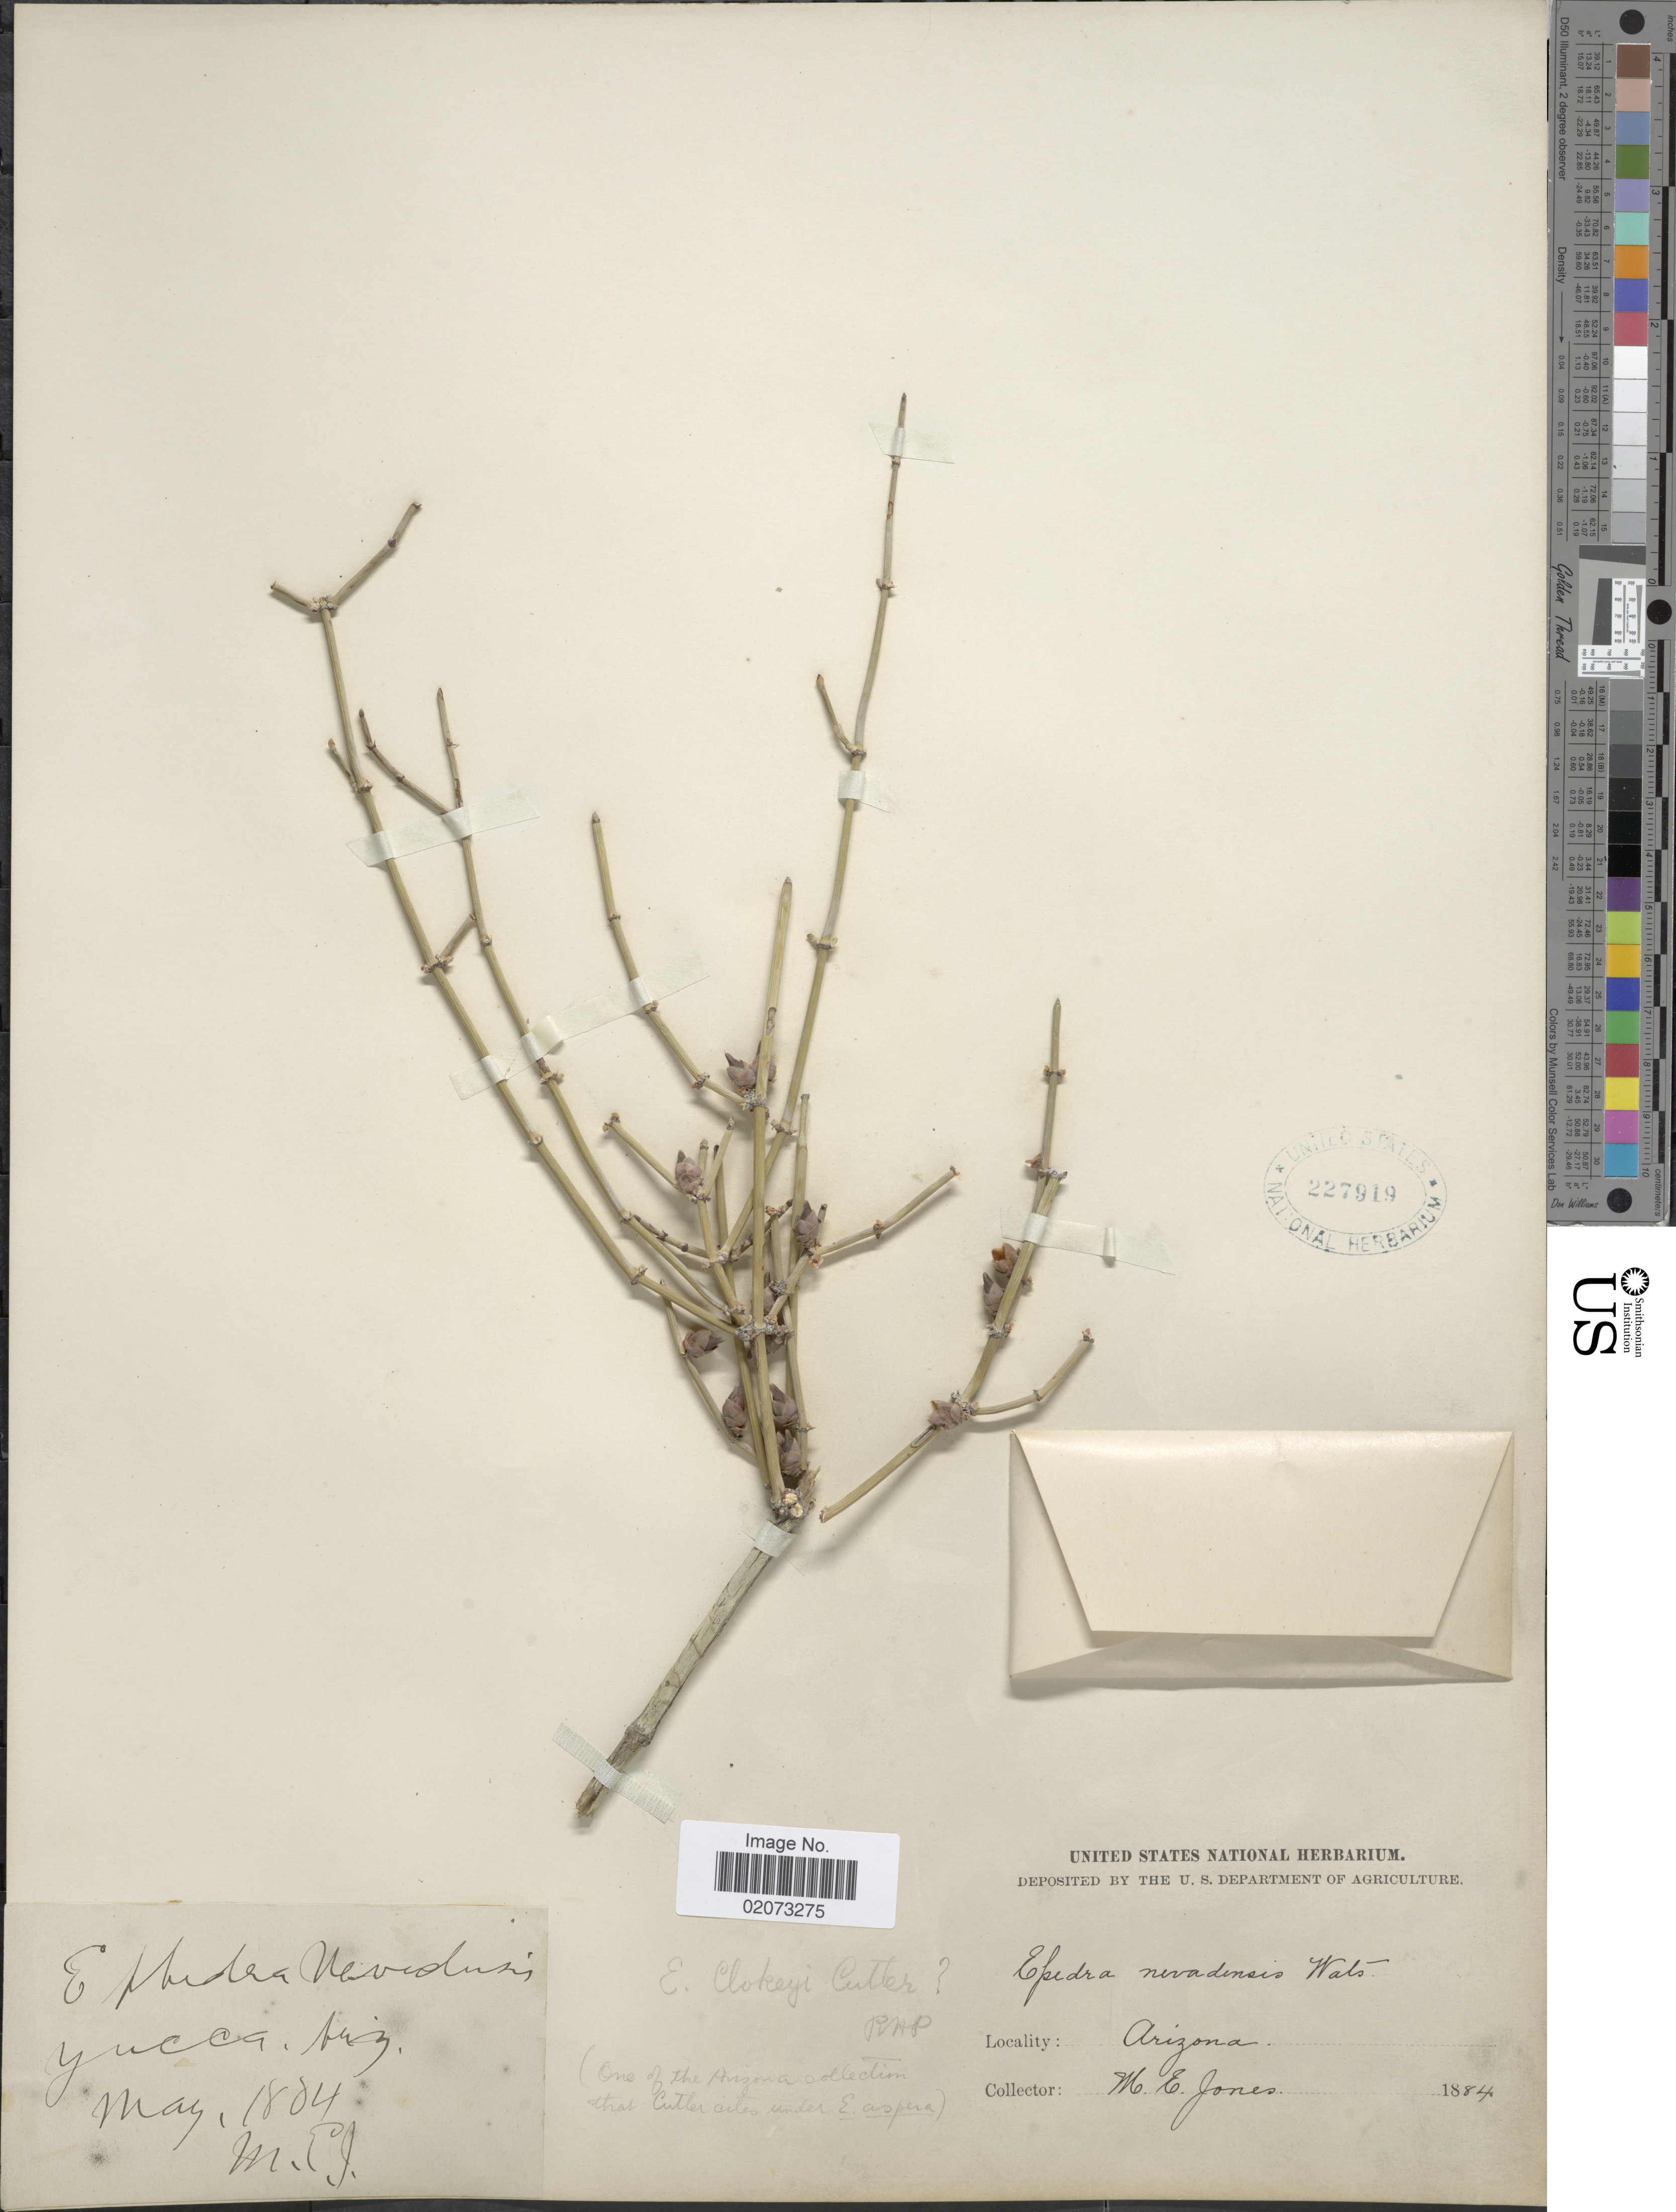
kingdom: Plantae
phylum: Tracheophyta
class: Gnetopsida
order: Ephedrales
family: Ephedraceae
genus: Ephedra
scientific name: Ephedra nevadensis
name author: S. Watson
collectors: M. E. Jones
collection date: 1884-05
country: United States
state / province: Arizona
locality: Yucca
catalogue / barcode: US 227919